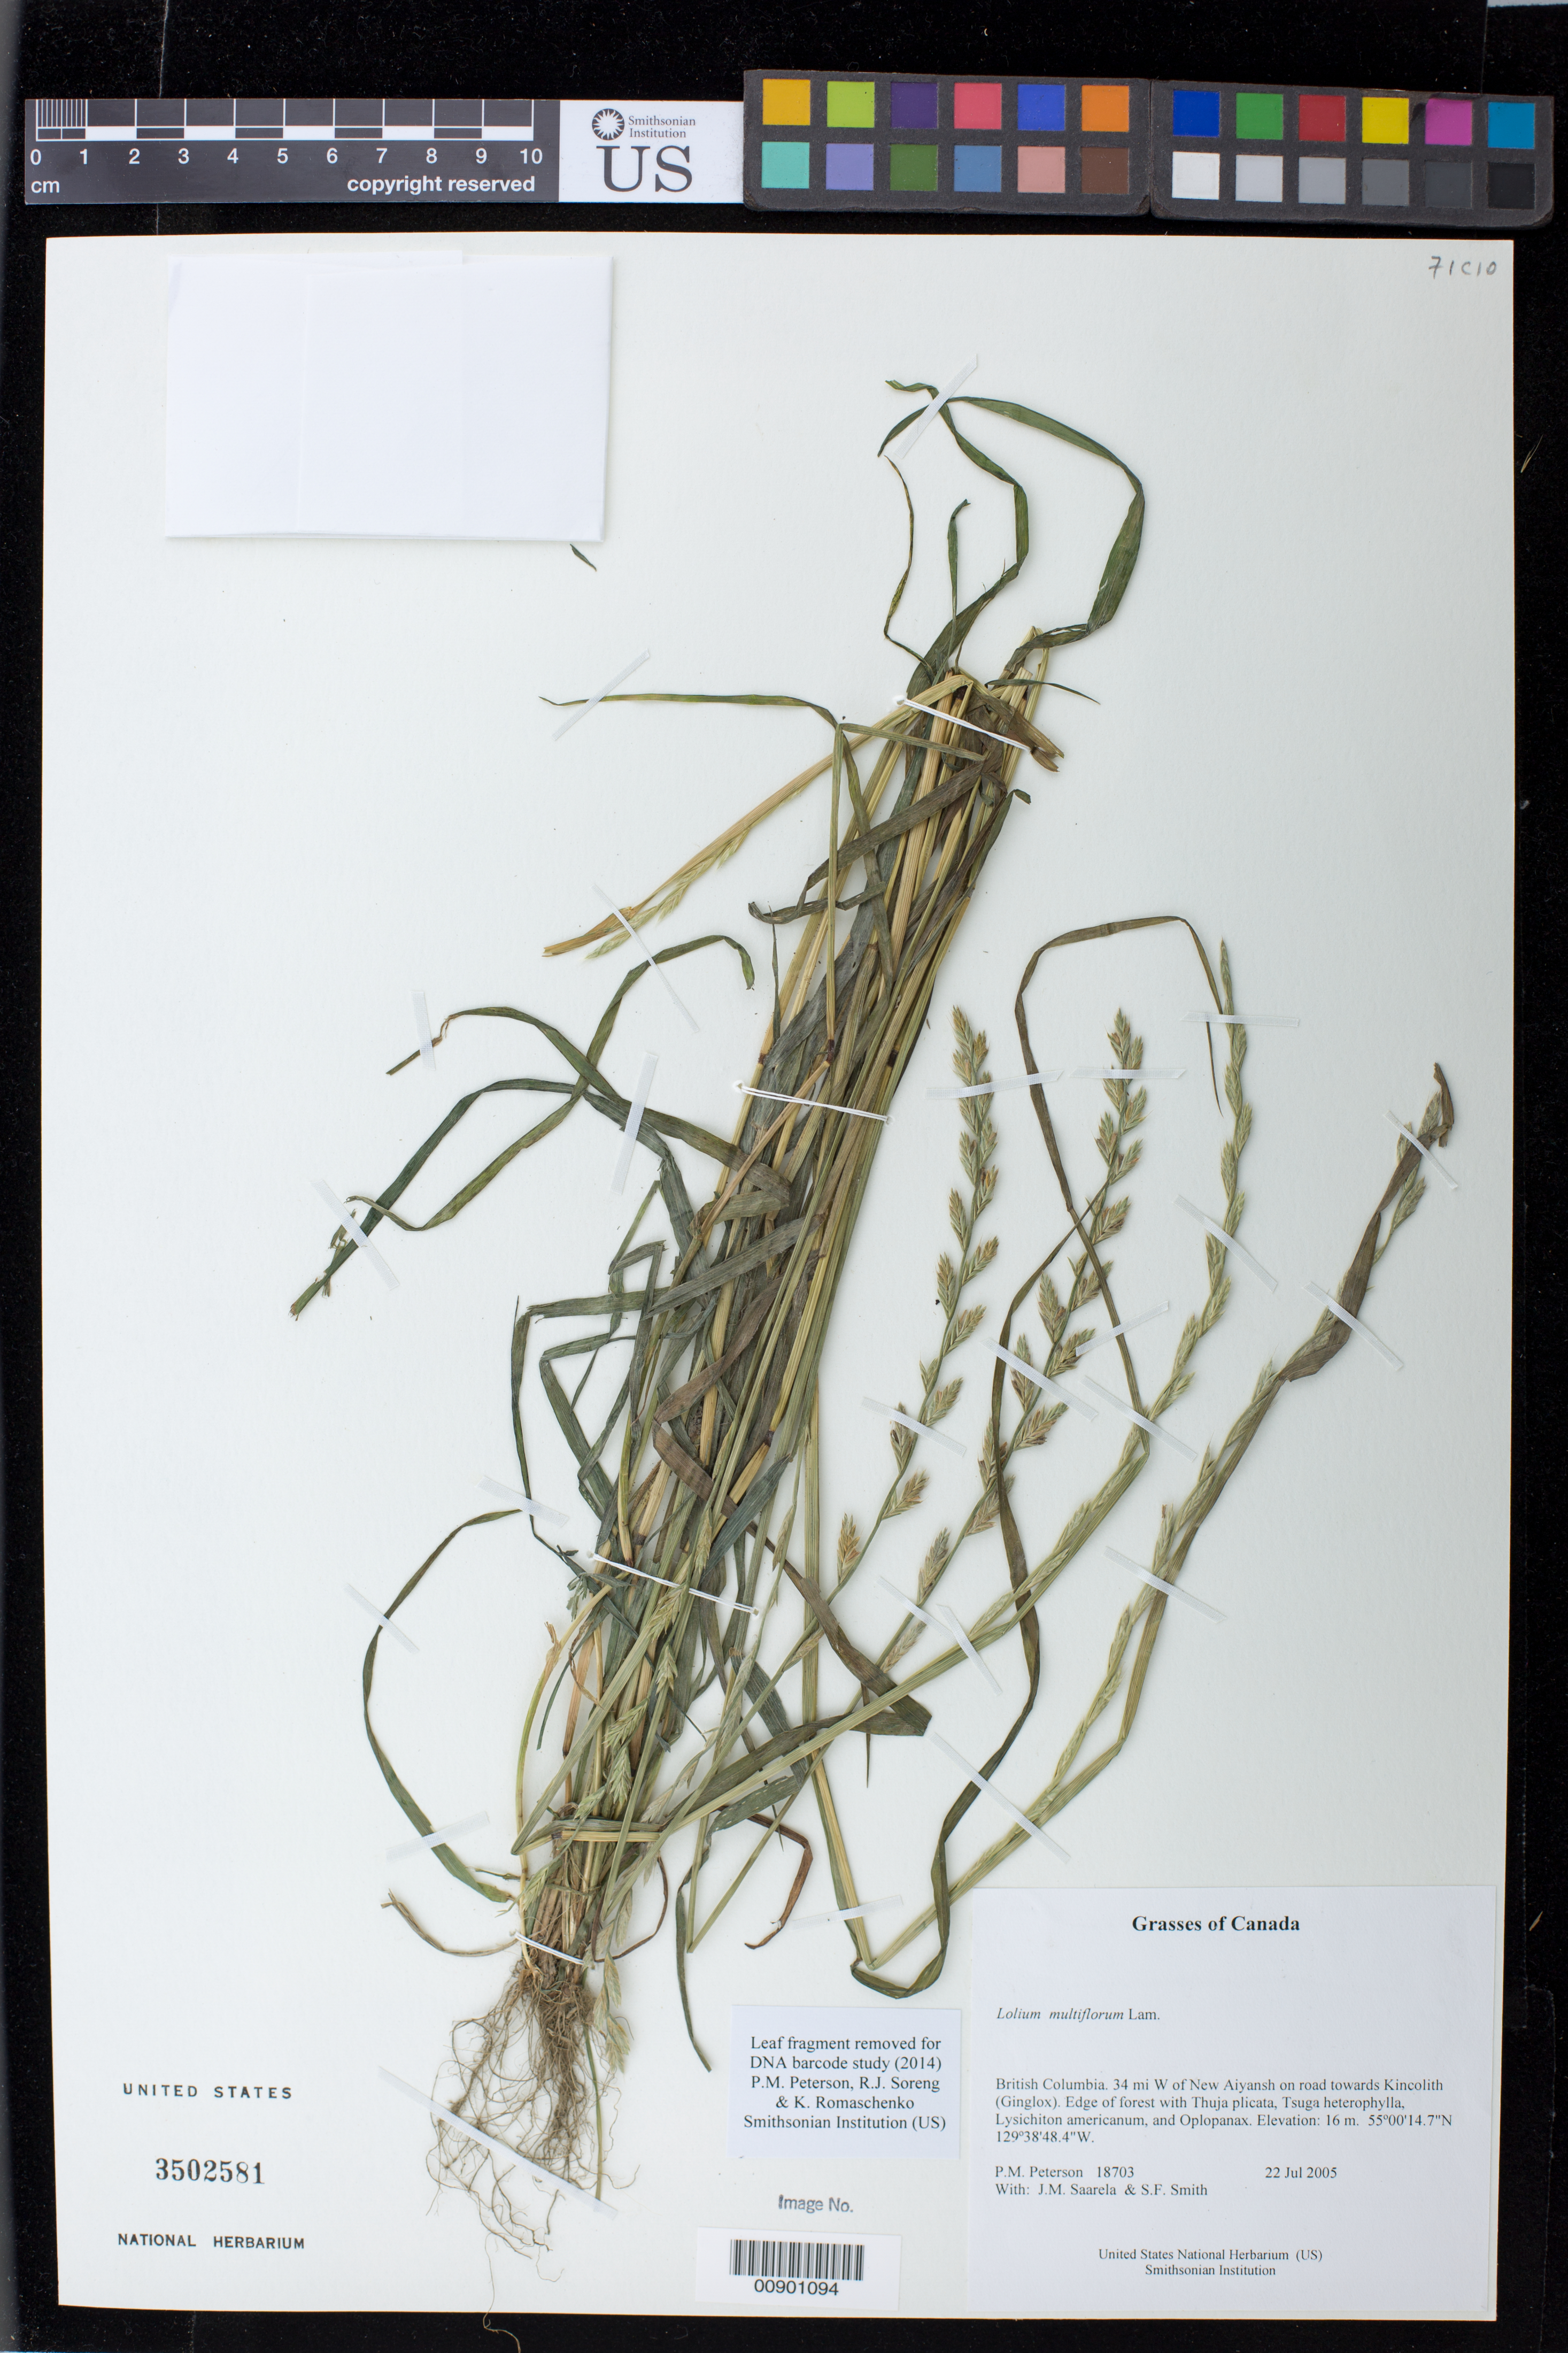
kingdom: Plantae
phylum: Tracheophyta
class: Liliopsida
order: Poales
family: Poaceae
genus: Lolium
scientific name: Lolium multiflorum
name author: Lam.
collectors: P. M. Peterson, J. Saarela & S.F. Smith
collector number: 18703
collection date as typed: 22 Jul 2004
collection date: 2004-07-22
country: Canada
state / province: British Columbia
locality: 34 mi W of New Aiyansh on road towards Kincolith (Ginglox). Edge of forest with Thuja plicata, Tsuga heterophylla, Lysichiton americanum, and Oplopanax.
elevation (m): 16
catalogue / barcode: US 3502581